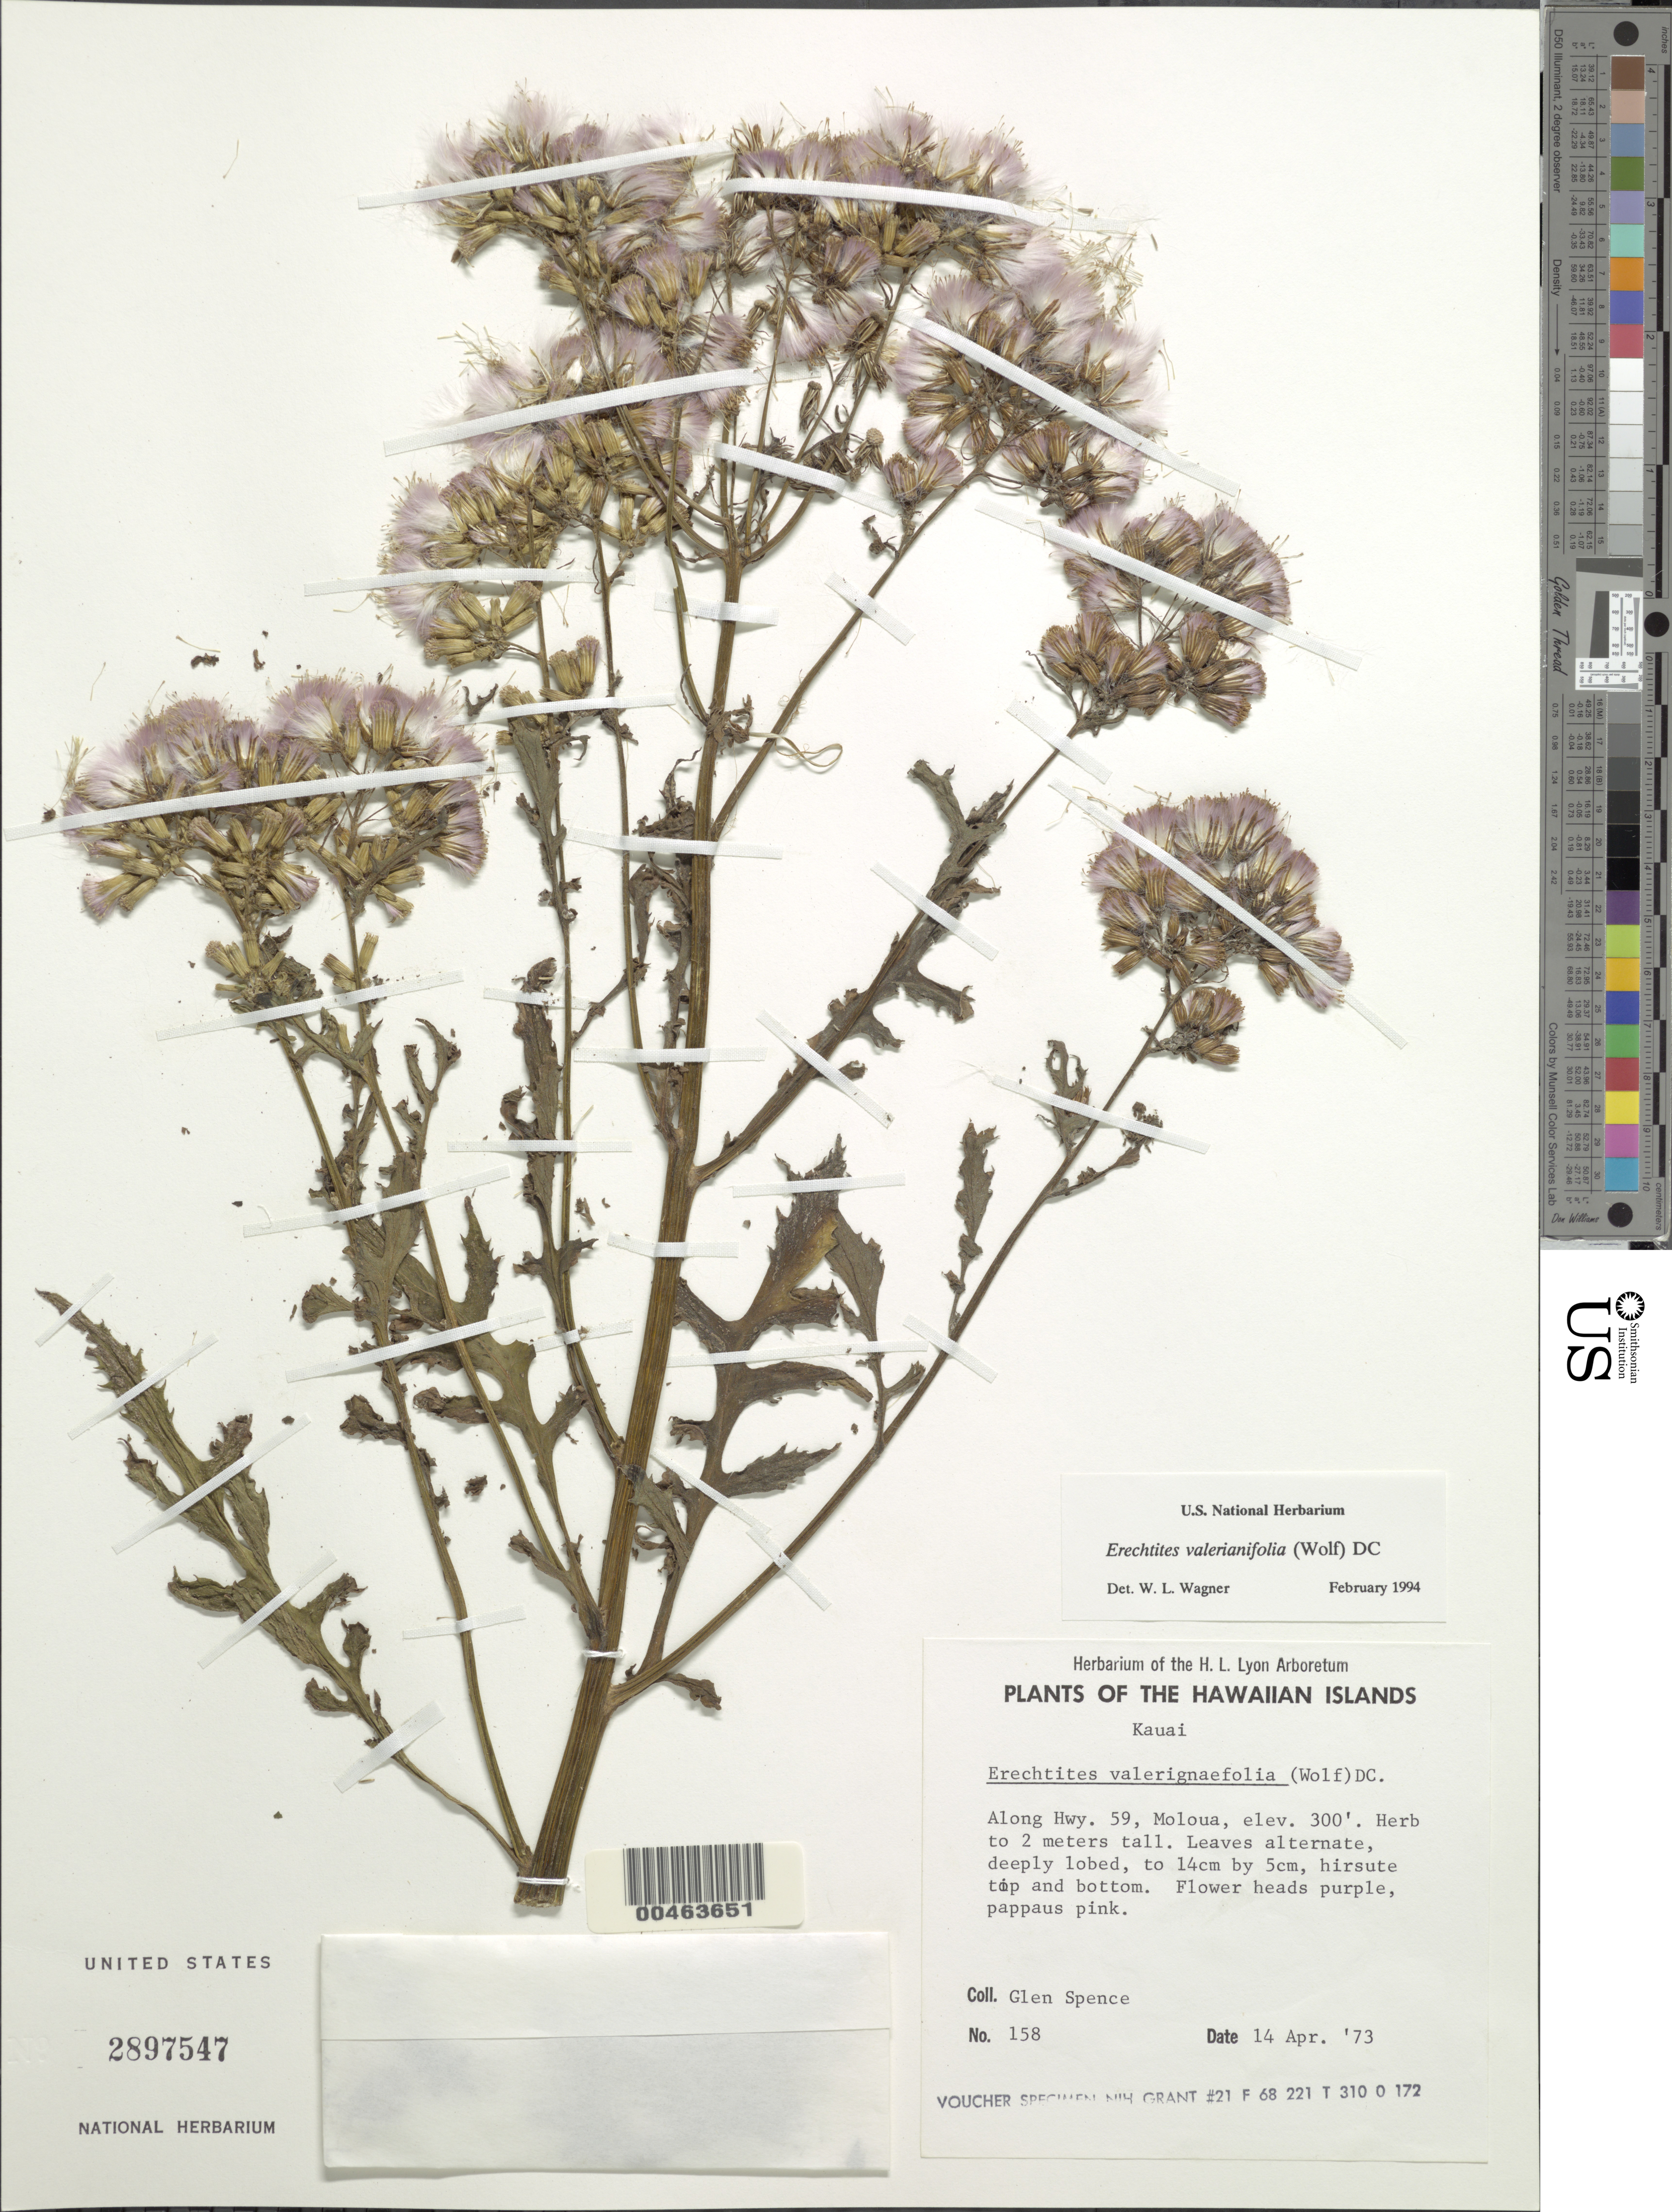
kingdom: Plantae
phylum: Tracheophyta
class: Magnoliopsida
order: Asterales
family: Asteraceae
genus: Erechtites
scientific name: Erechtites valerianifolius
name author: (Link ex Spreng.) DC.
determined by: Wagner, W. L., (BOT), Smithsonian Institution - National Museum of Natural History (UNITED STATES)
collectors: G. Spence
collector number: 158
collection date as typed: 14 Apr 1973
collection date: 1973-04-14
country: United States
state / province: Hawaii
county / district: Kauai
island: Kaua'i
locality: Along Hwy. 59, Moloua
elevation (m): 91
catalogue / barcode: US 2897547